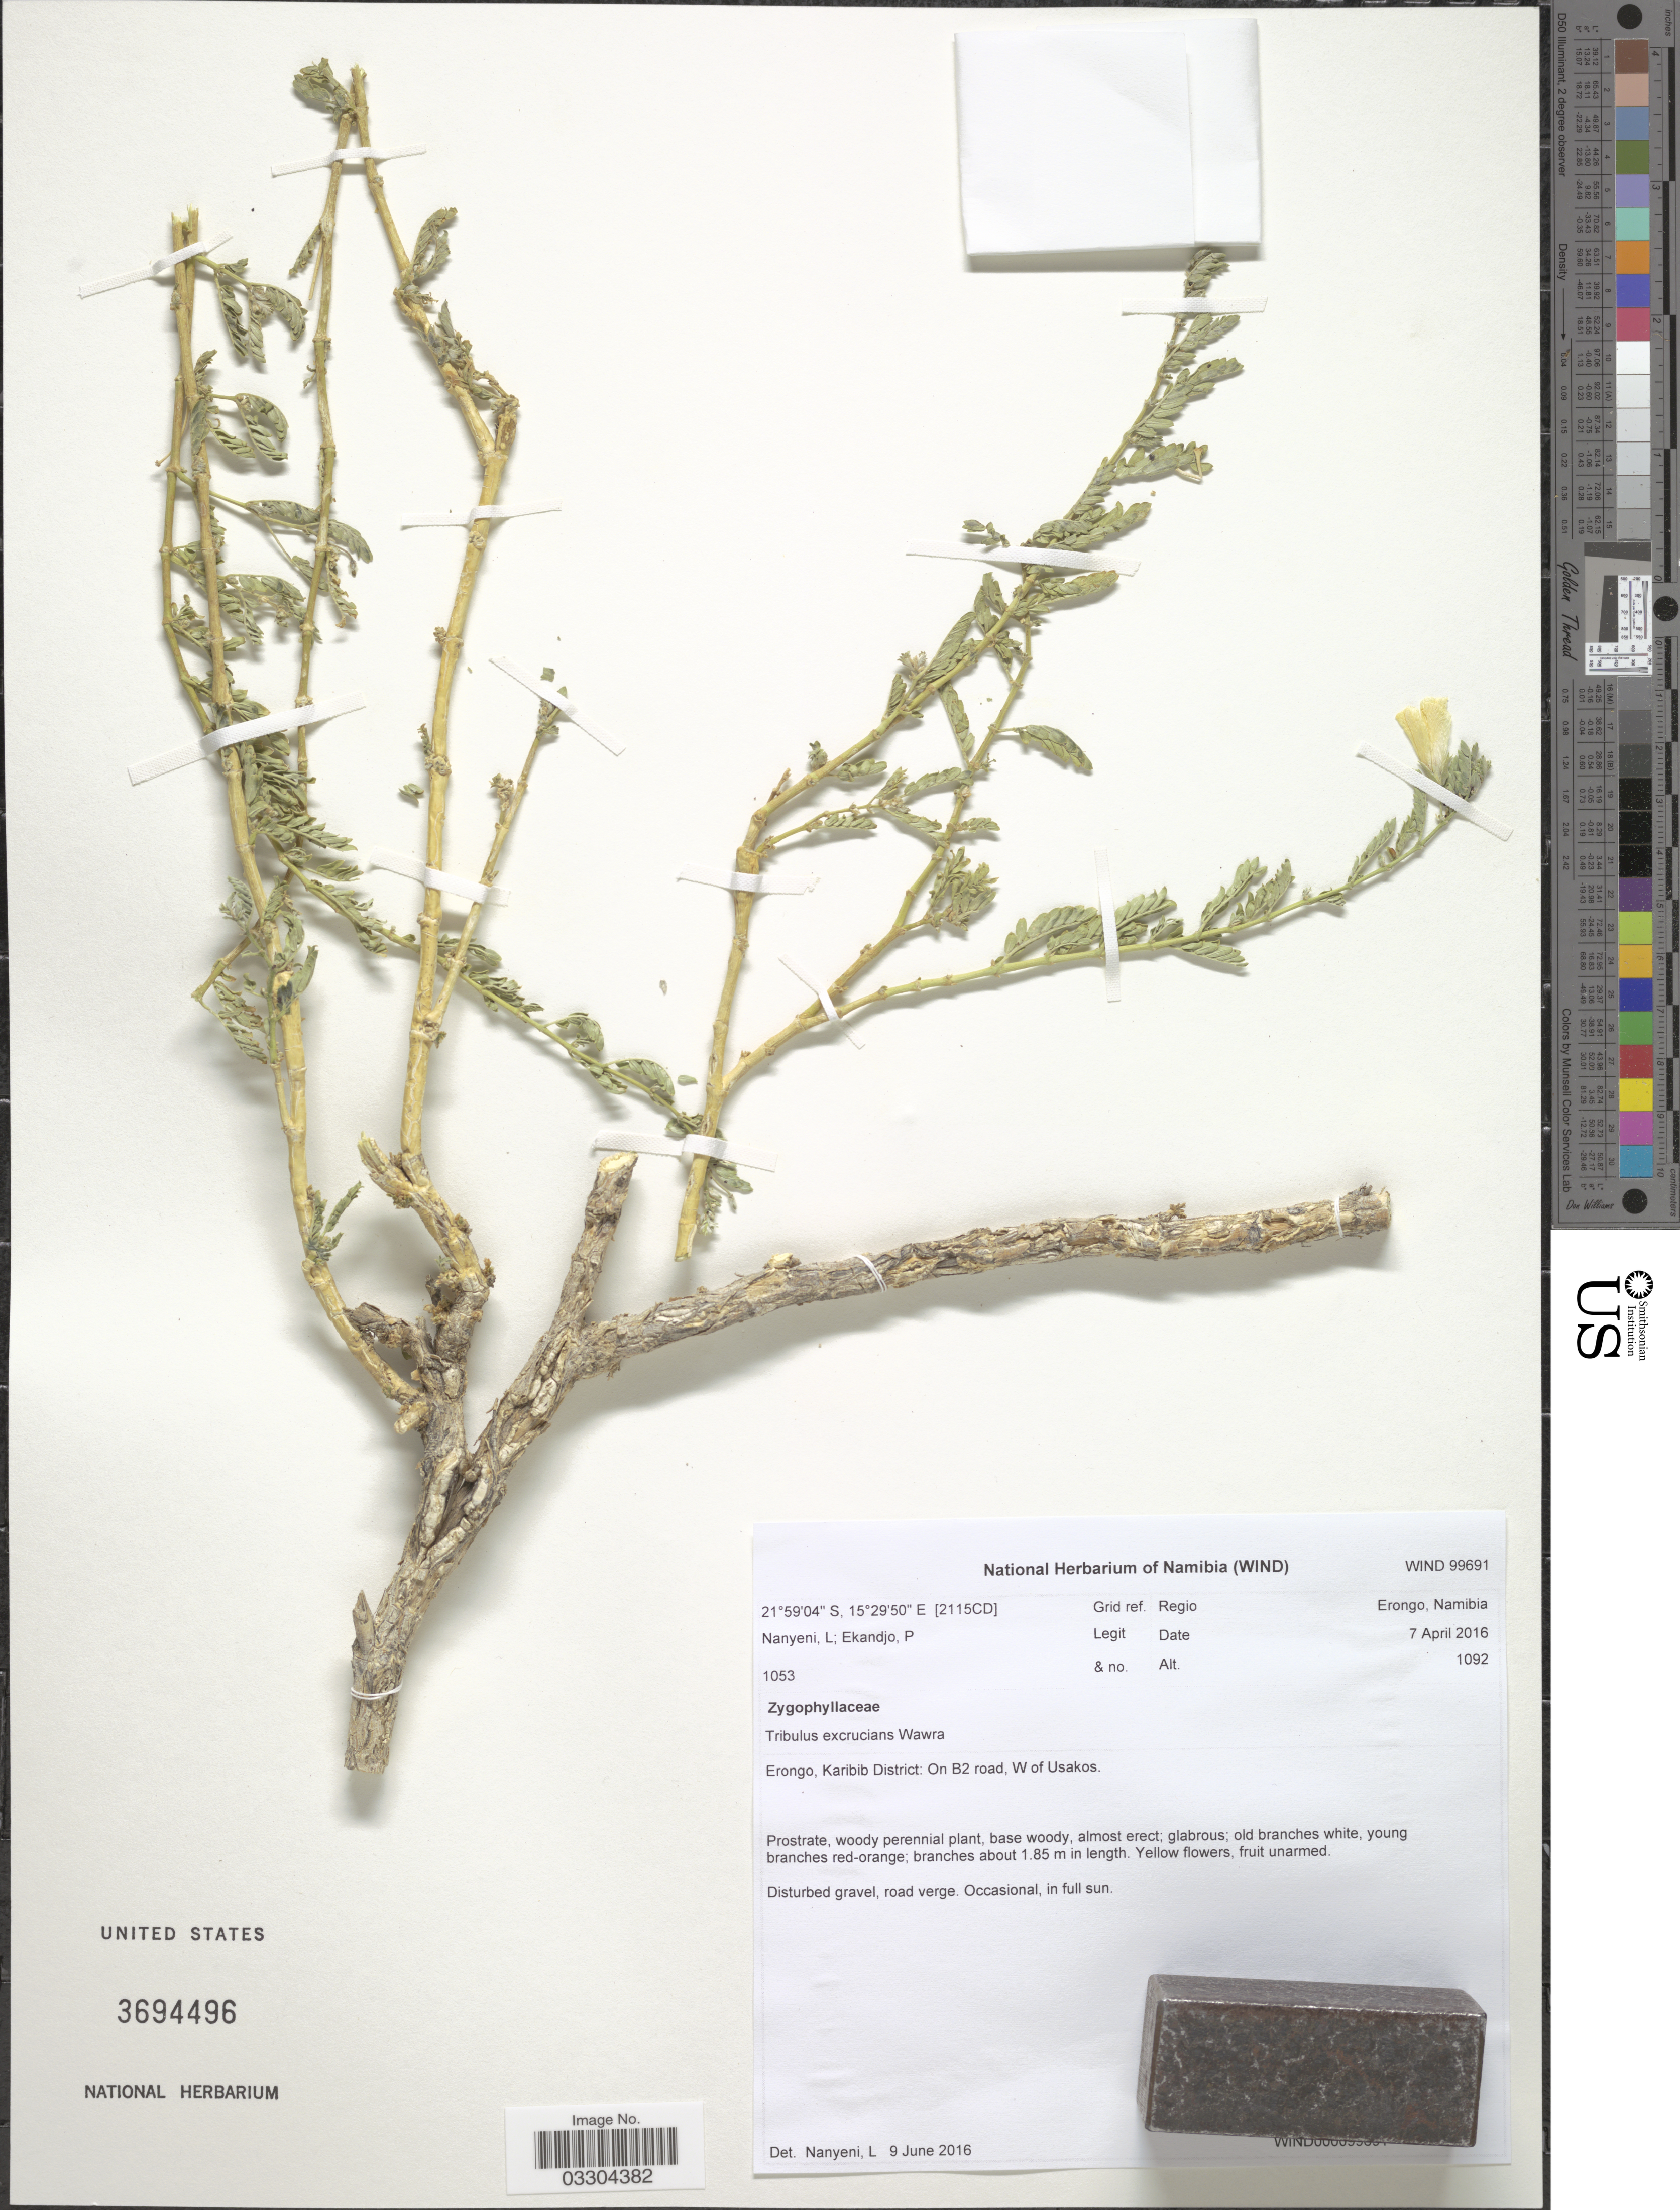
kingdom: Plantae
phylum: Tracheophyta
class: Magnoliopsida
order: Zygophyllales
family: Zygophyllaceae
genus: Tribulus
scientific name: Tribulus excrucians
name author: Wawra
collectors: L. Nanyeni & P. Ekandjo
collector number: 1053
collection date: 2016-04-07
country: Namibia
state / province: Erongo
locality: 2115CD Grid ref. Erongo, Karibib District: On B2 road, W of Usakos.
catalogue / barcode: US 3694496